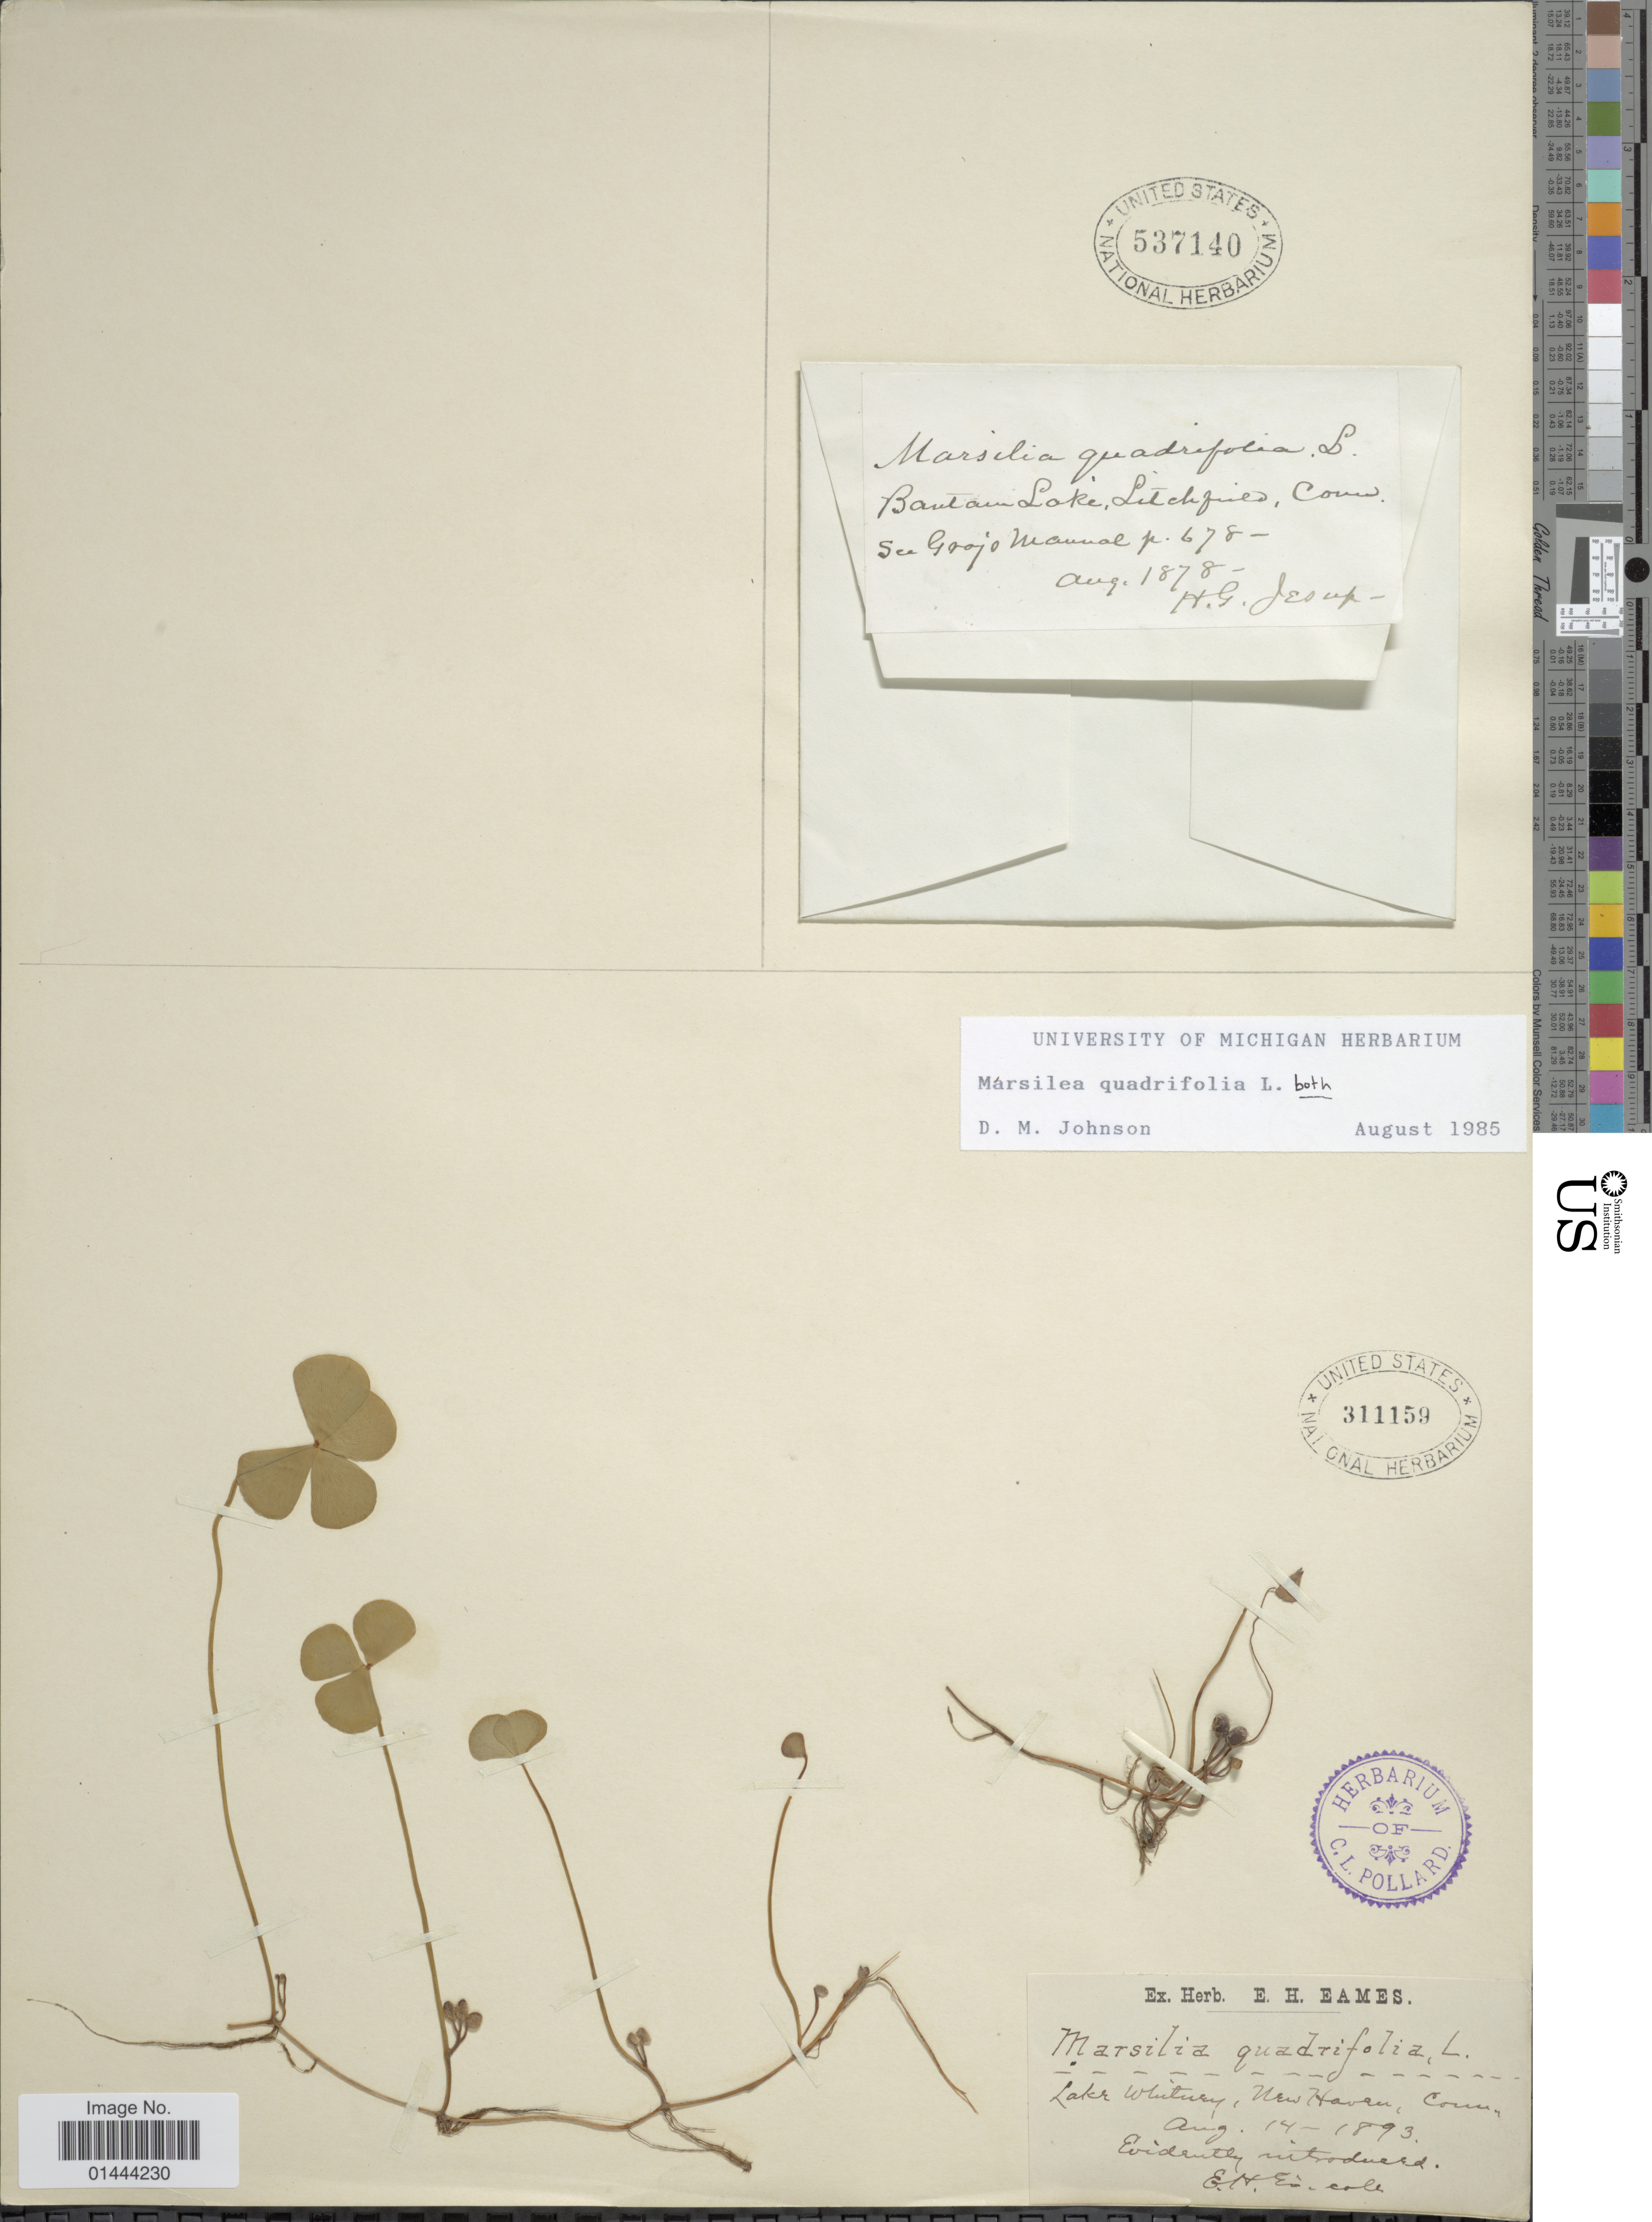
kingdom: Plantae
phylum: Tracheophyta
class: Polypodiopsida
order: Salviniales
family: Marsileaceae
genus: Marsilea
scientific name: Marsilea quadrifolia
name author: L.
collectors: H. Jesup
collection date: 1878-08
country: United States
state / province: Connecticut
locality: Bantam Lake, Litchfield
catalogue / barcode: US 537140-2